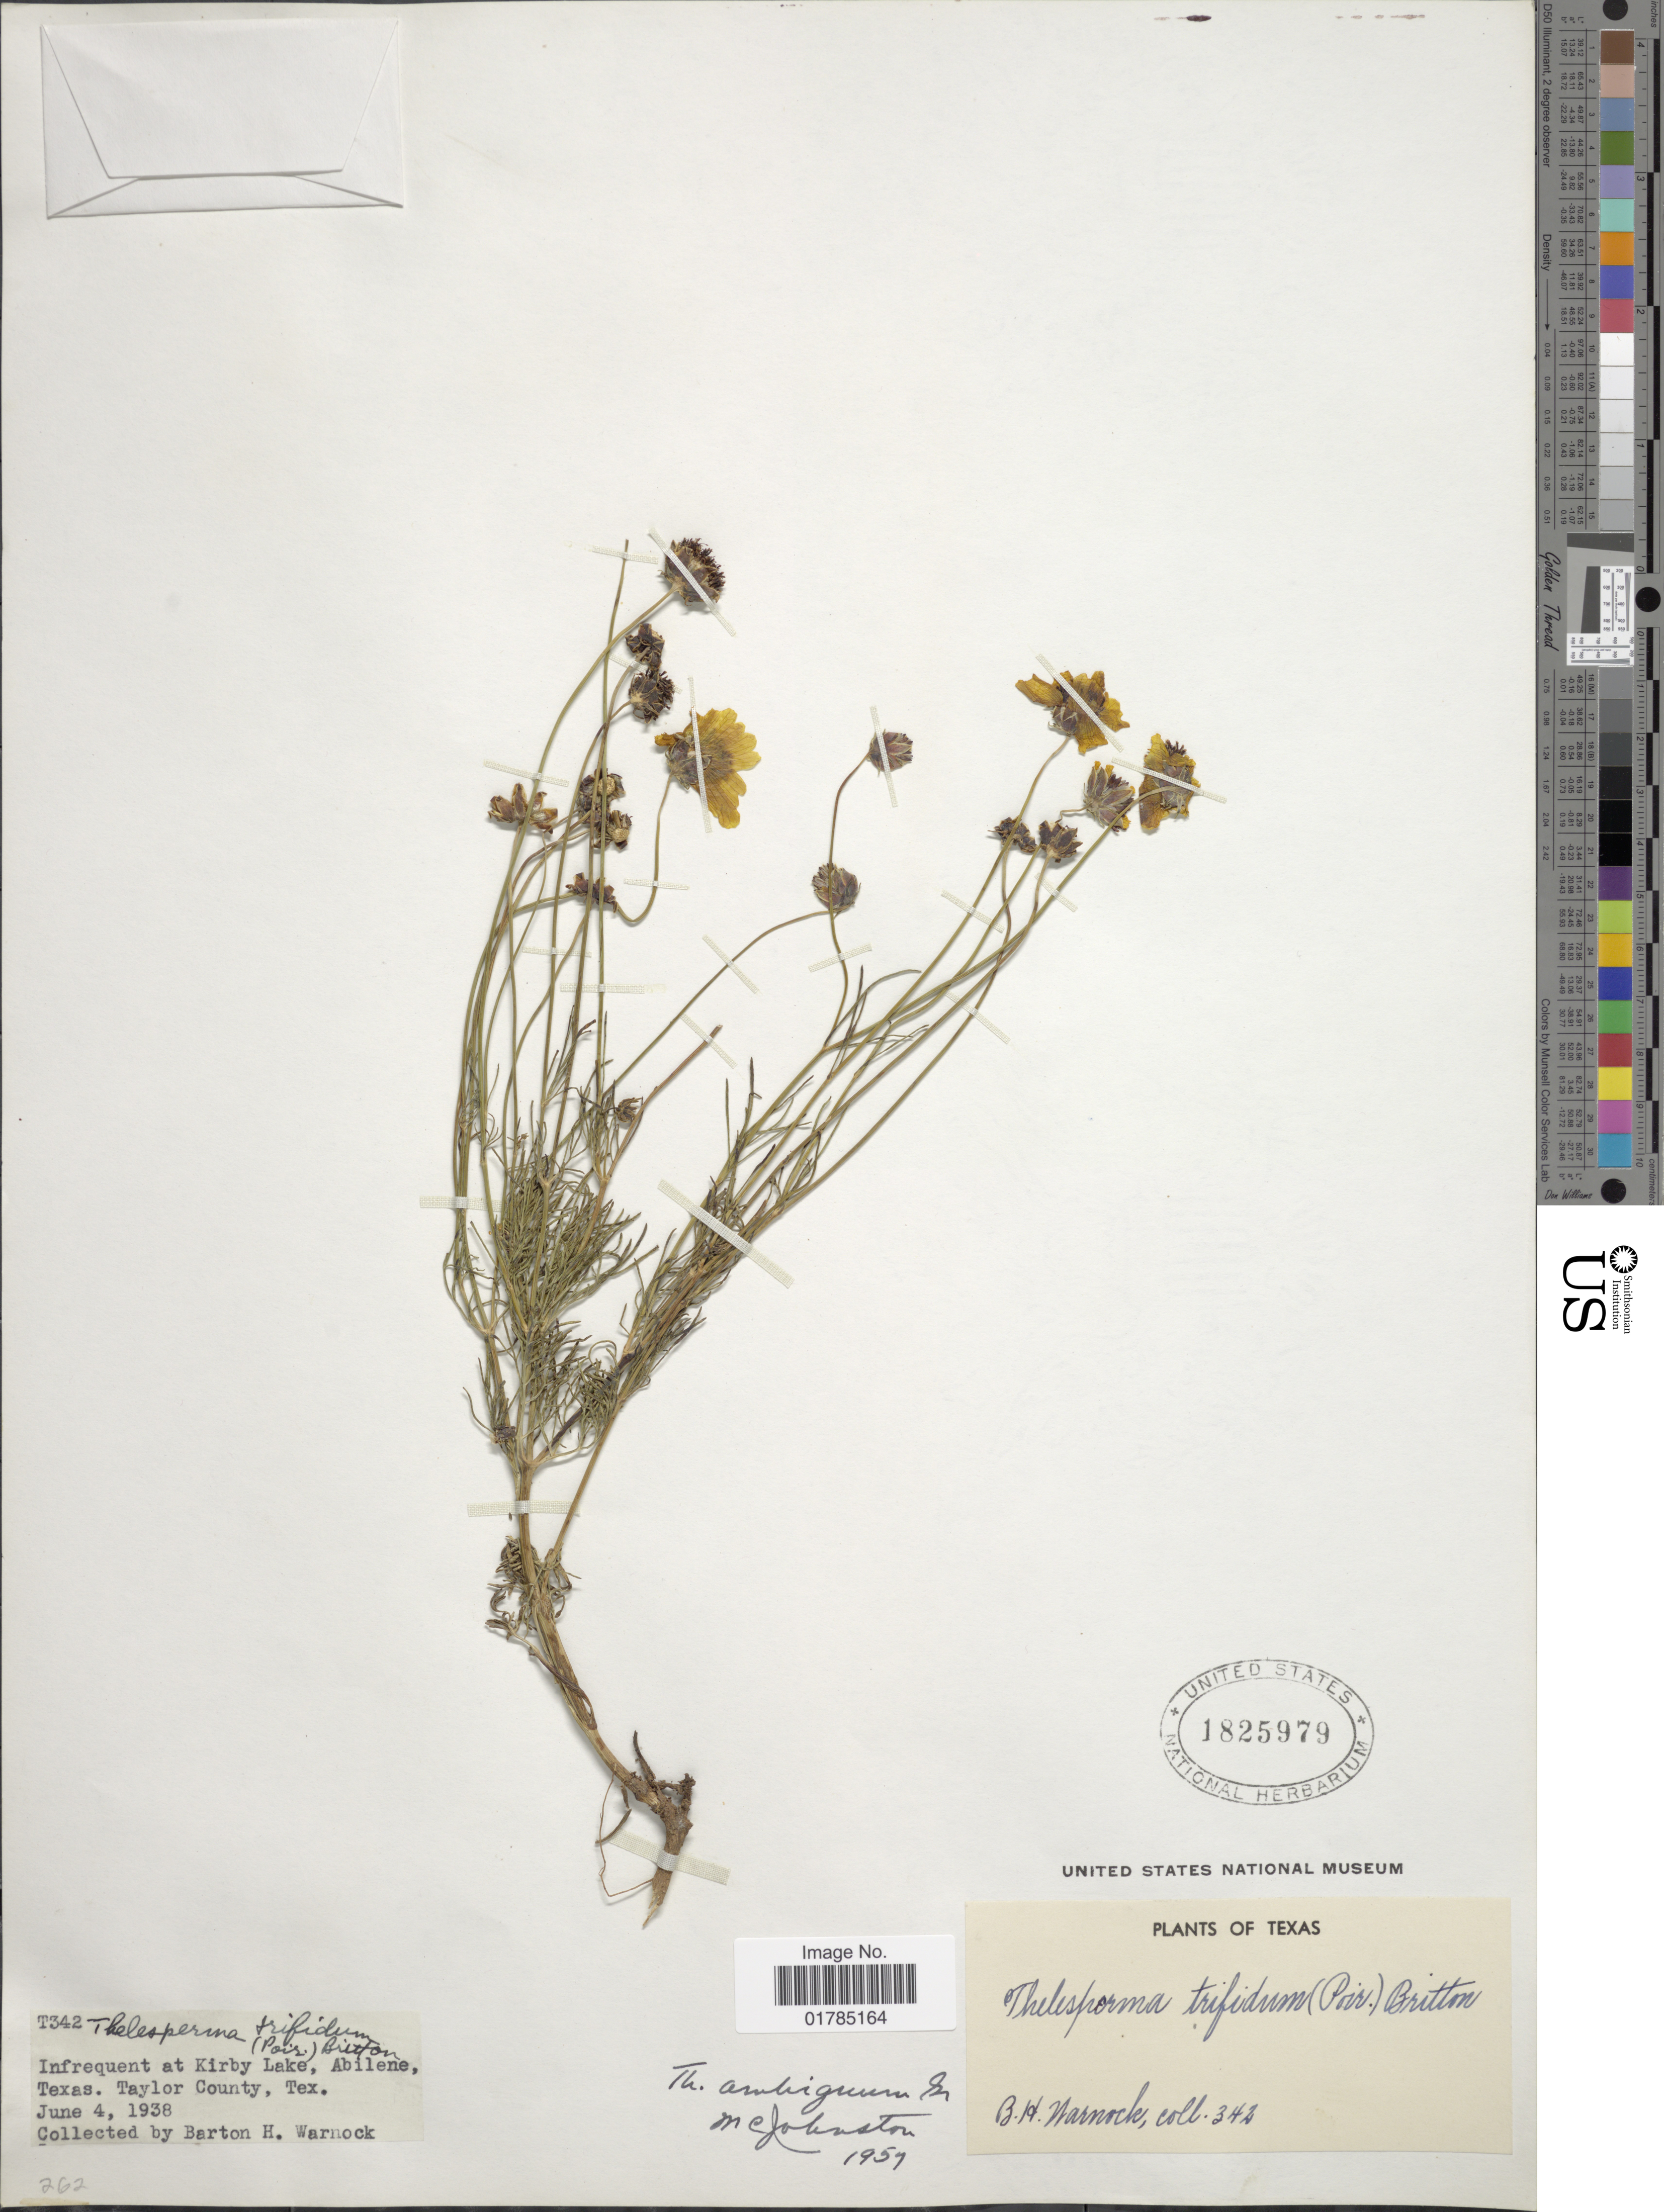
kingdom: Plantae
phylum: Tracheophyta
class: Magnoliopsida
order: Asterales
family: Asteraceae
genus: Thelesperma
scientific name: Thelesperma ambiguum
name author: A. Gray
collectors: B. H. Warnock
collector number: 342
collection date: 1938-06-04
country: United States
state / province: Texas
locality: Kirby Lake, Abilene, Texas, Taylor County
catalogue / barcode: US 1825979